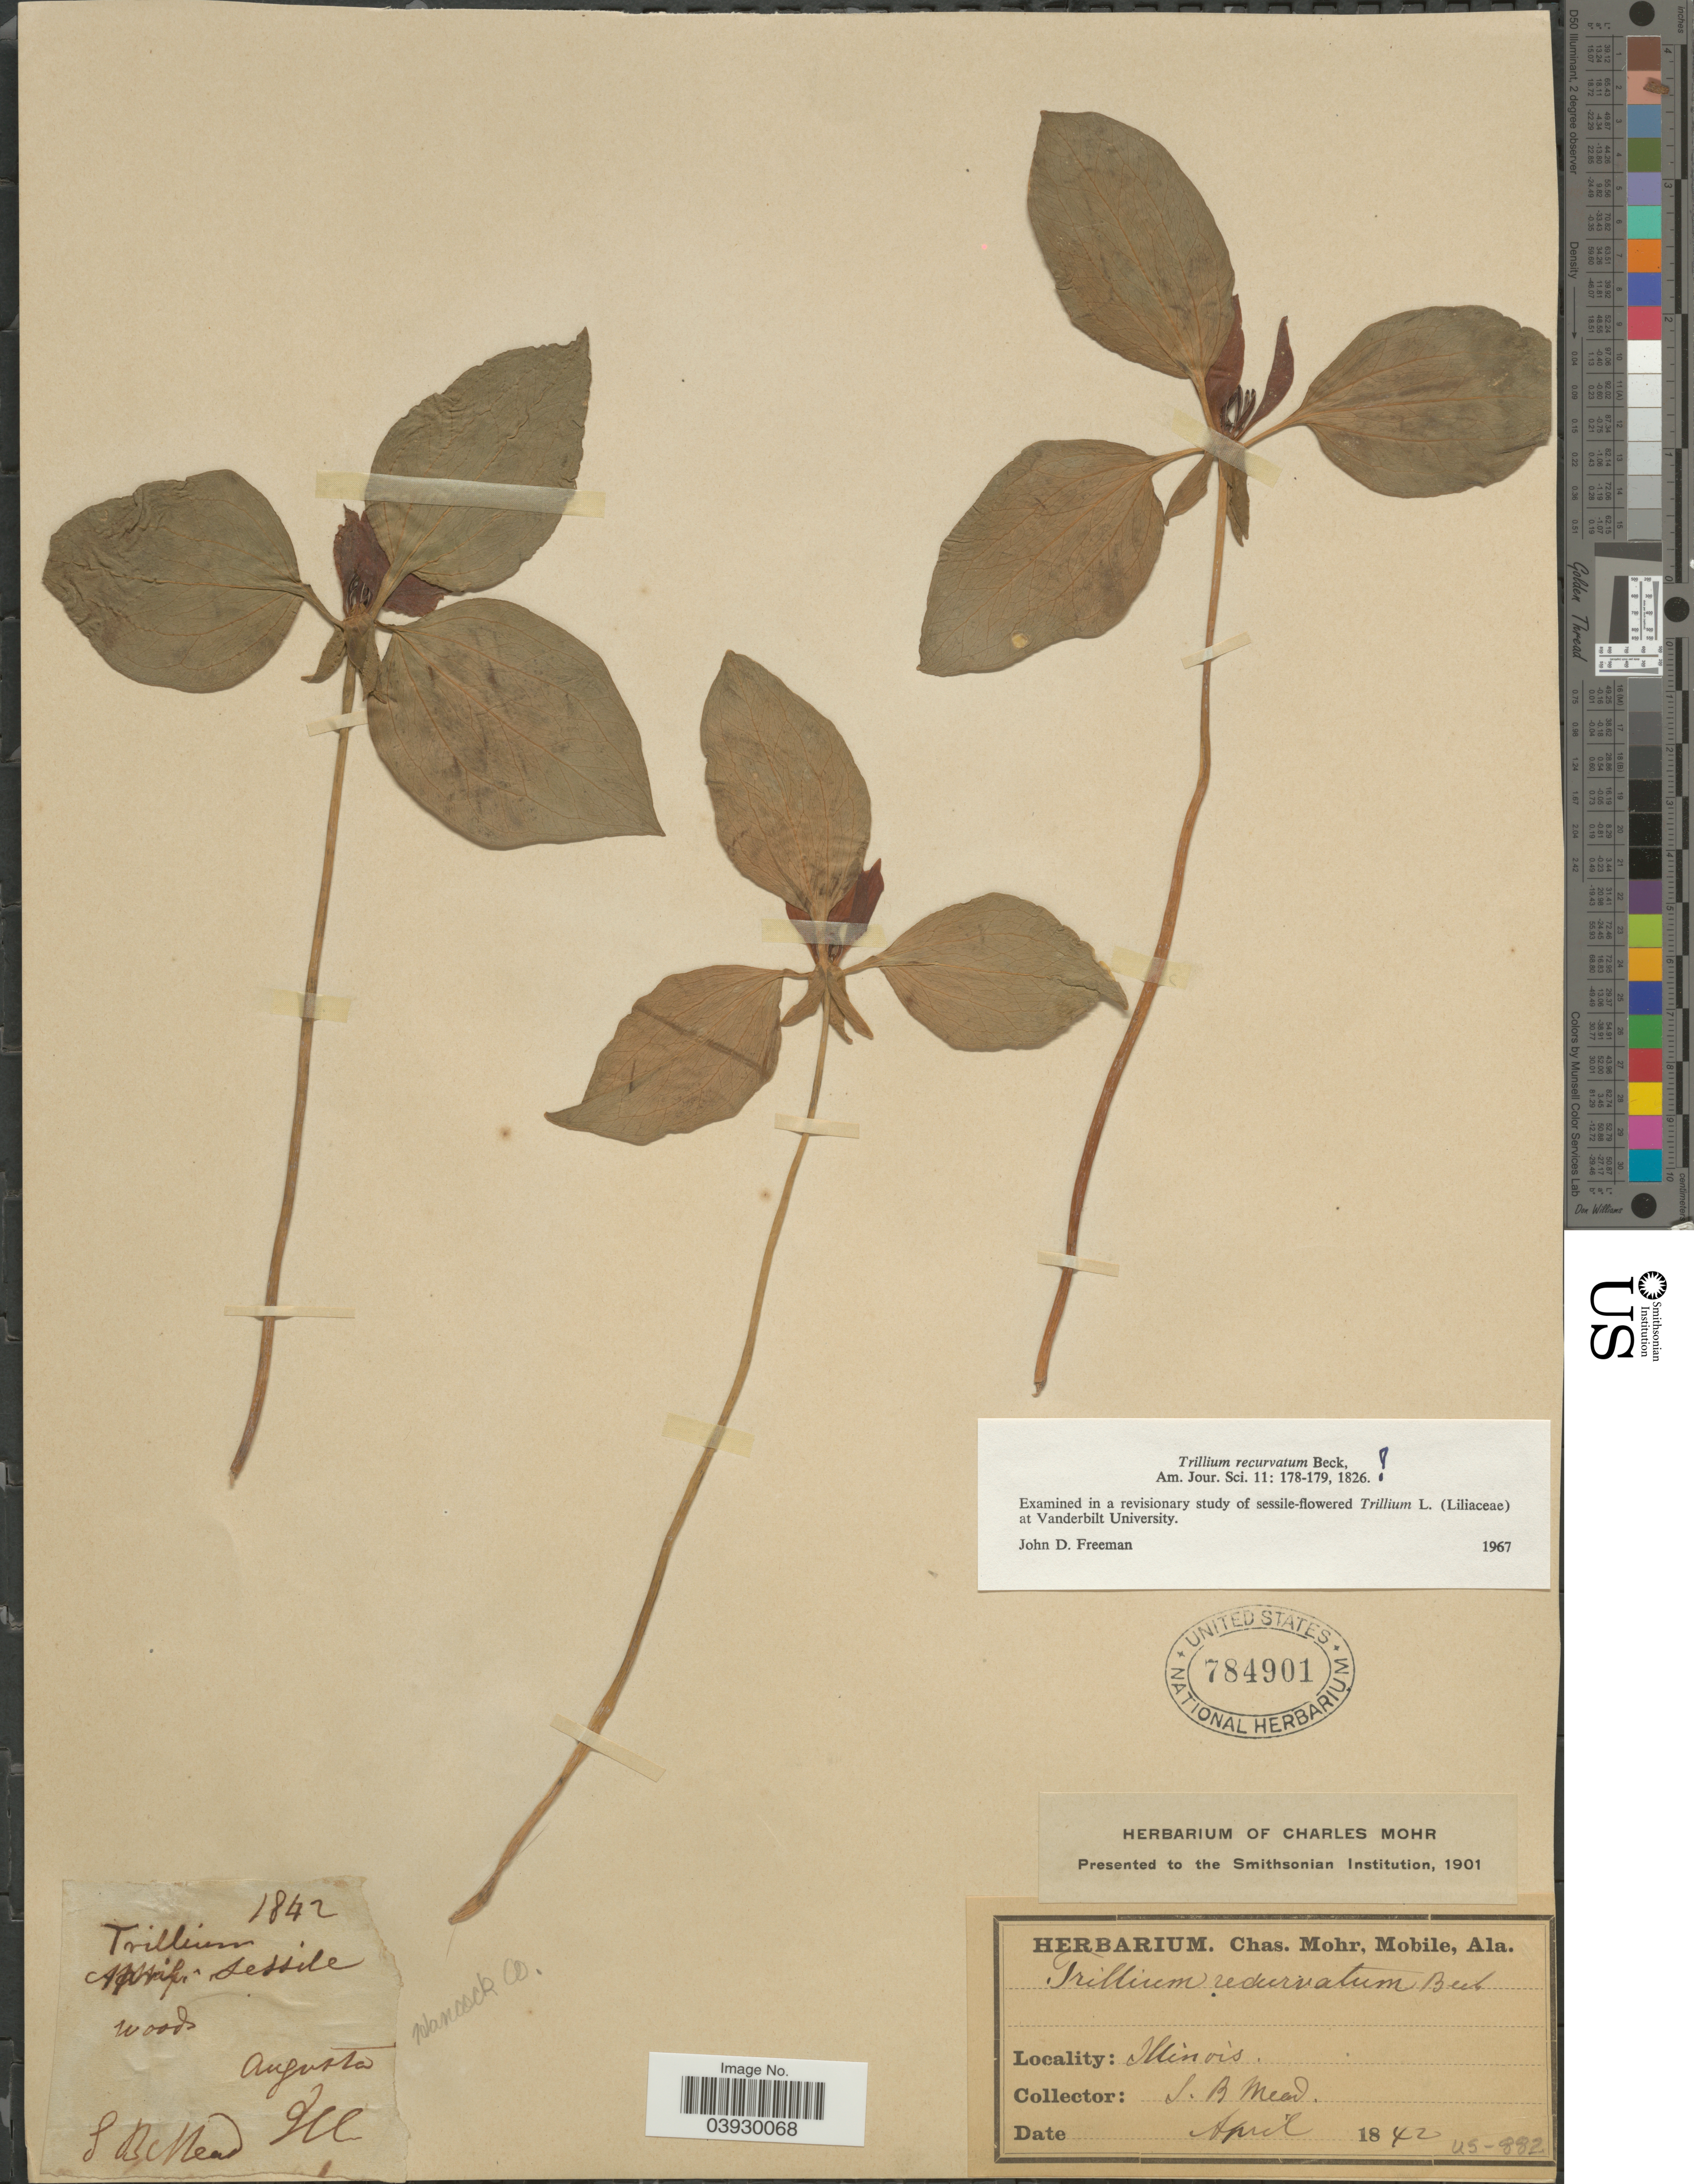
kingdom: Plantae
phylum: Tracheophyta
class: Liliopsida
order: Liliales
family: Melanthiaceae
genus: Trillium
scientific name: Trillium recurvatum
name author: L.C. Beck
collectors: S. Mead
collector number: US-882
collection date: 1842-04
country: United States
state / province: Illinois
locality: Augusta. Hancock Co.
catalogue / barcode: US 784901